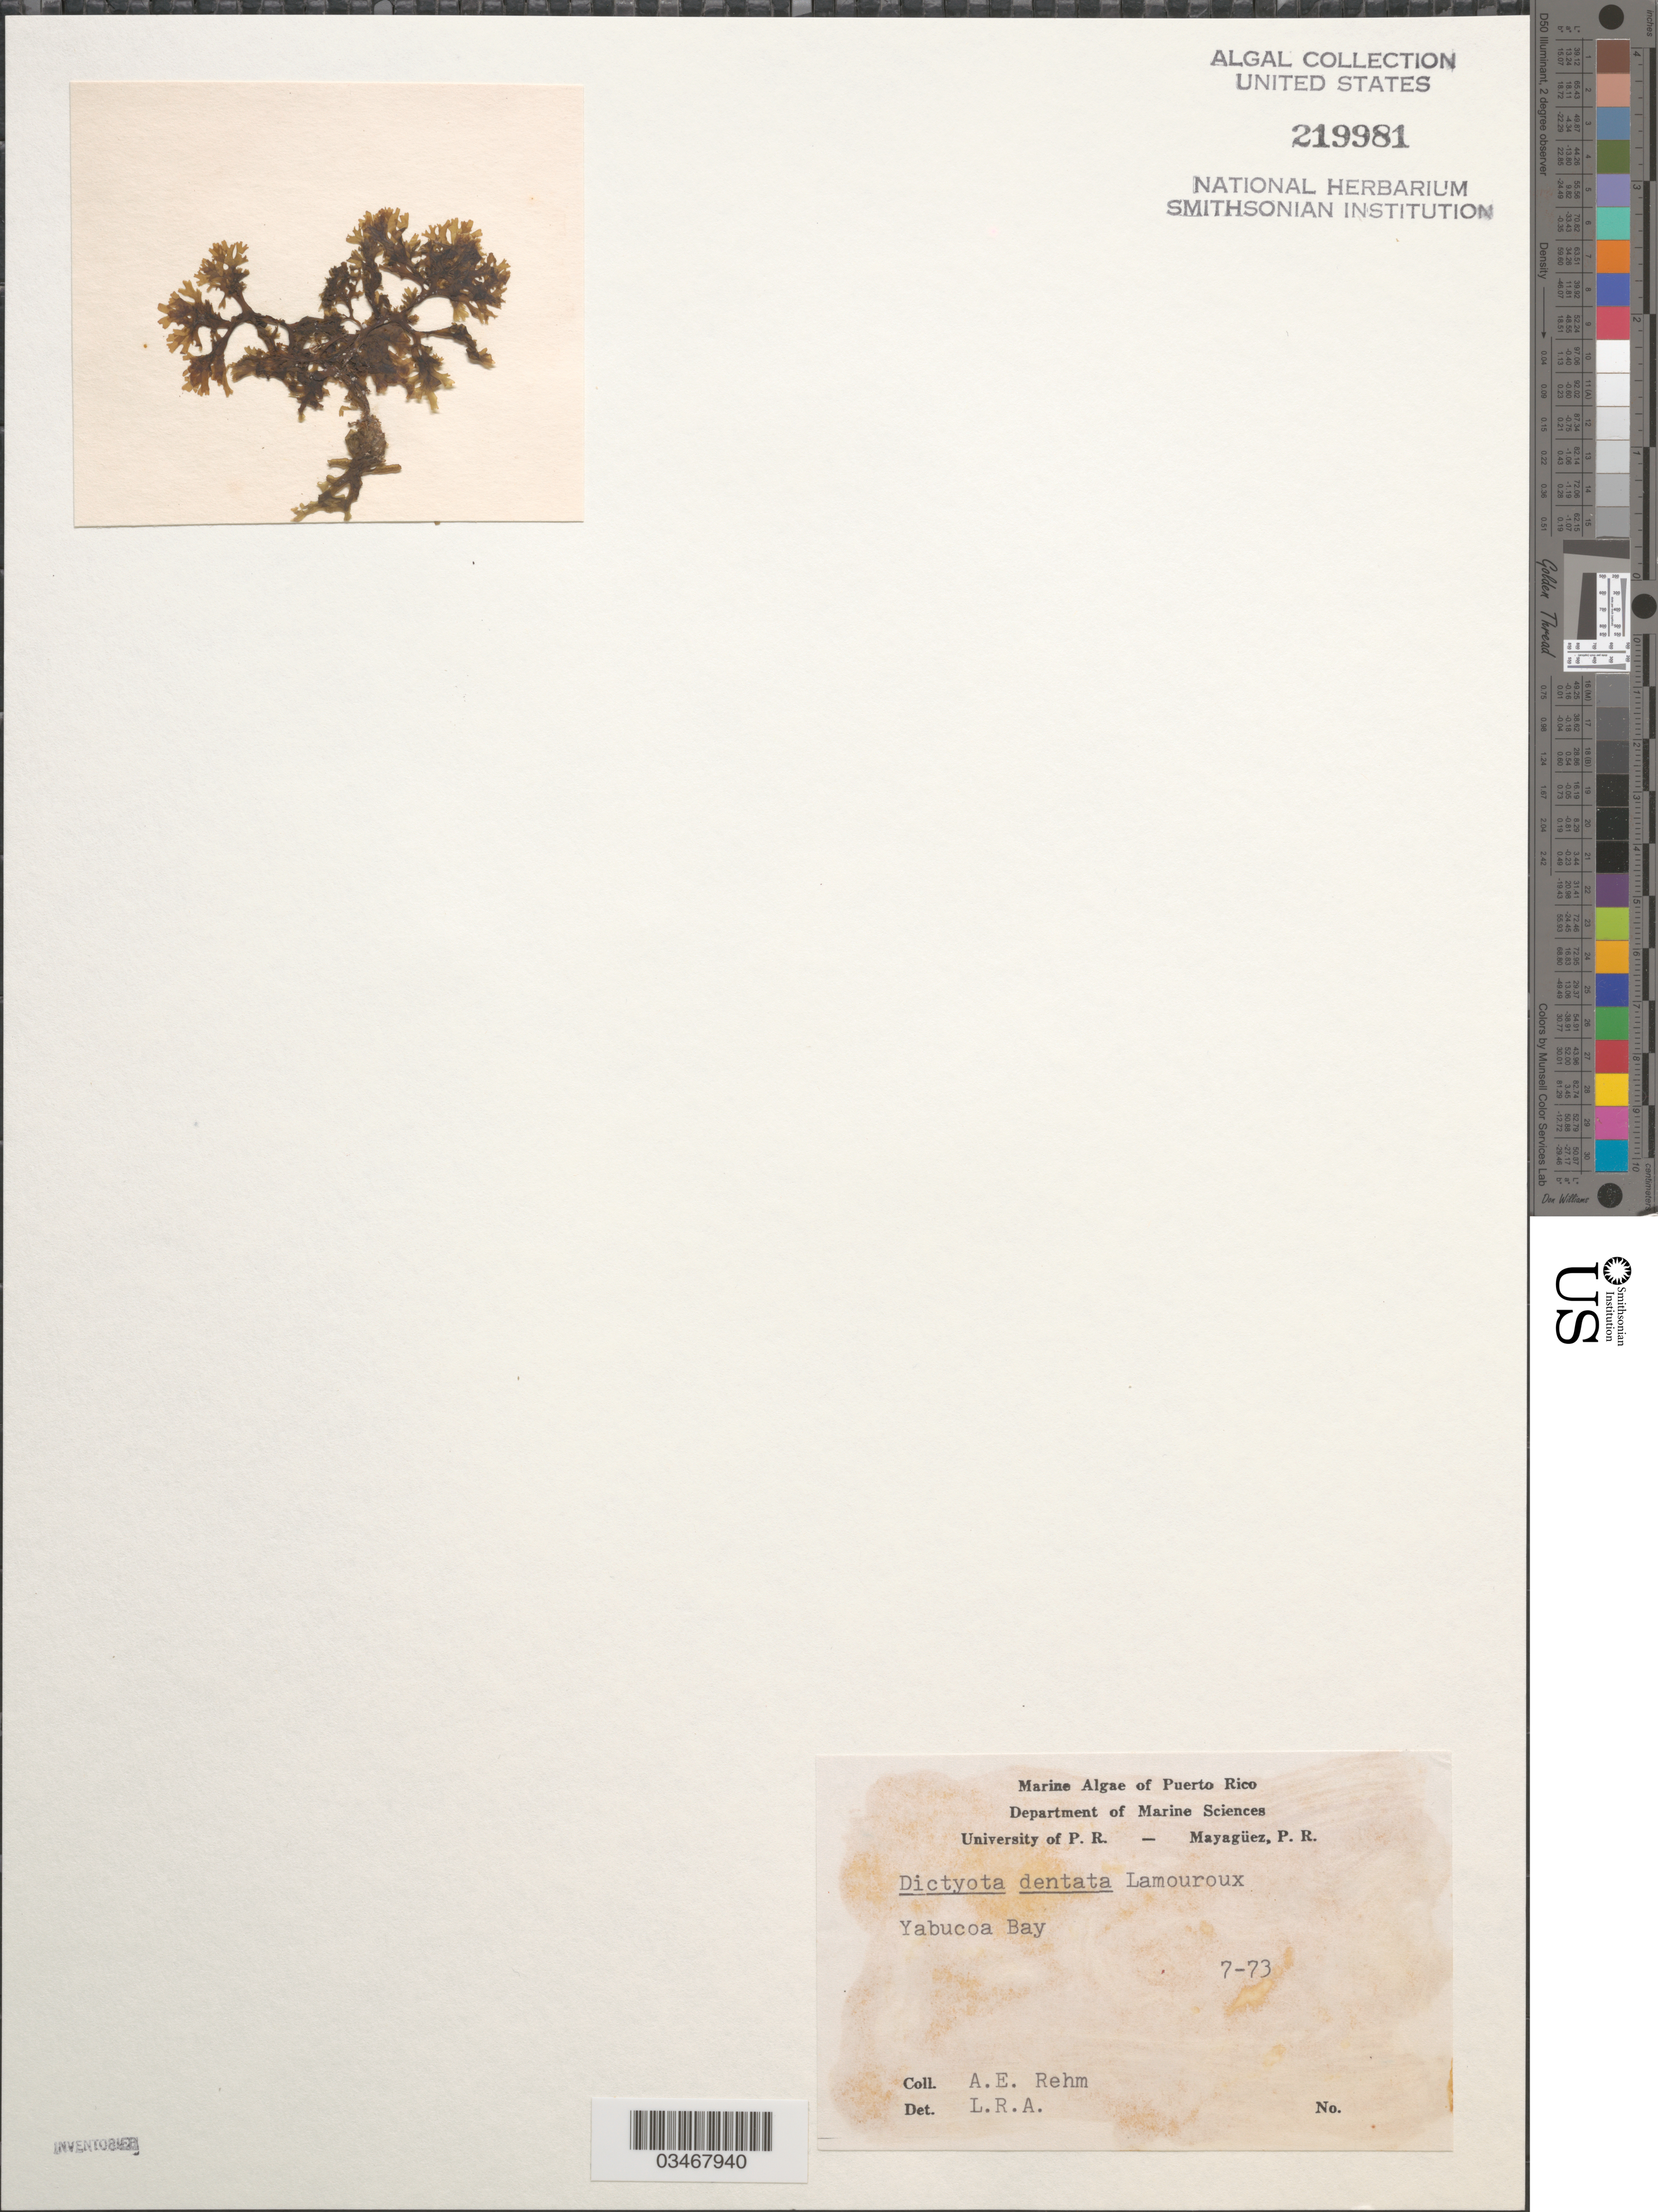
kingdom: Chromista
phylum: Ochrophyta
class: Phaeophyceae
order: Dictyotales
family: Dictyotaceae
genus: Dictyota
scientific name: Dictyota mertensii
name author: (C. Mart.) Kütz.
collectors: A. Rehm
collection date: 1973-07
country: Puerto Rico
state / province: Yabucoa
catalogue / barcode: US 219981